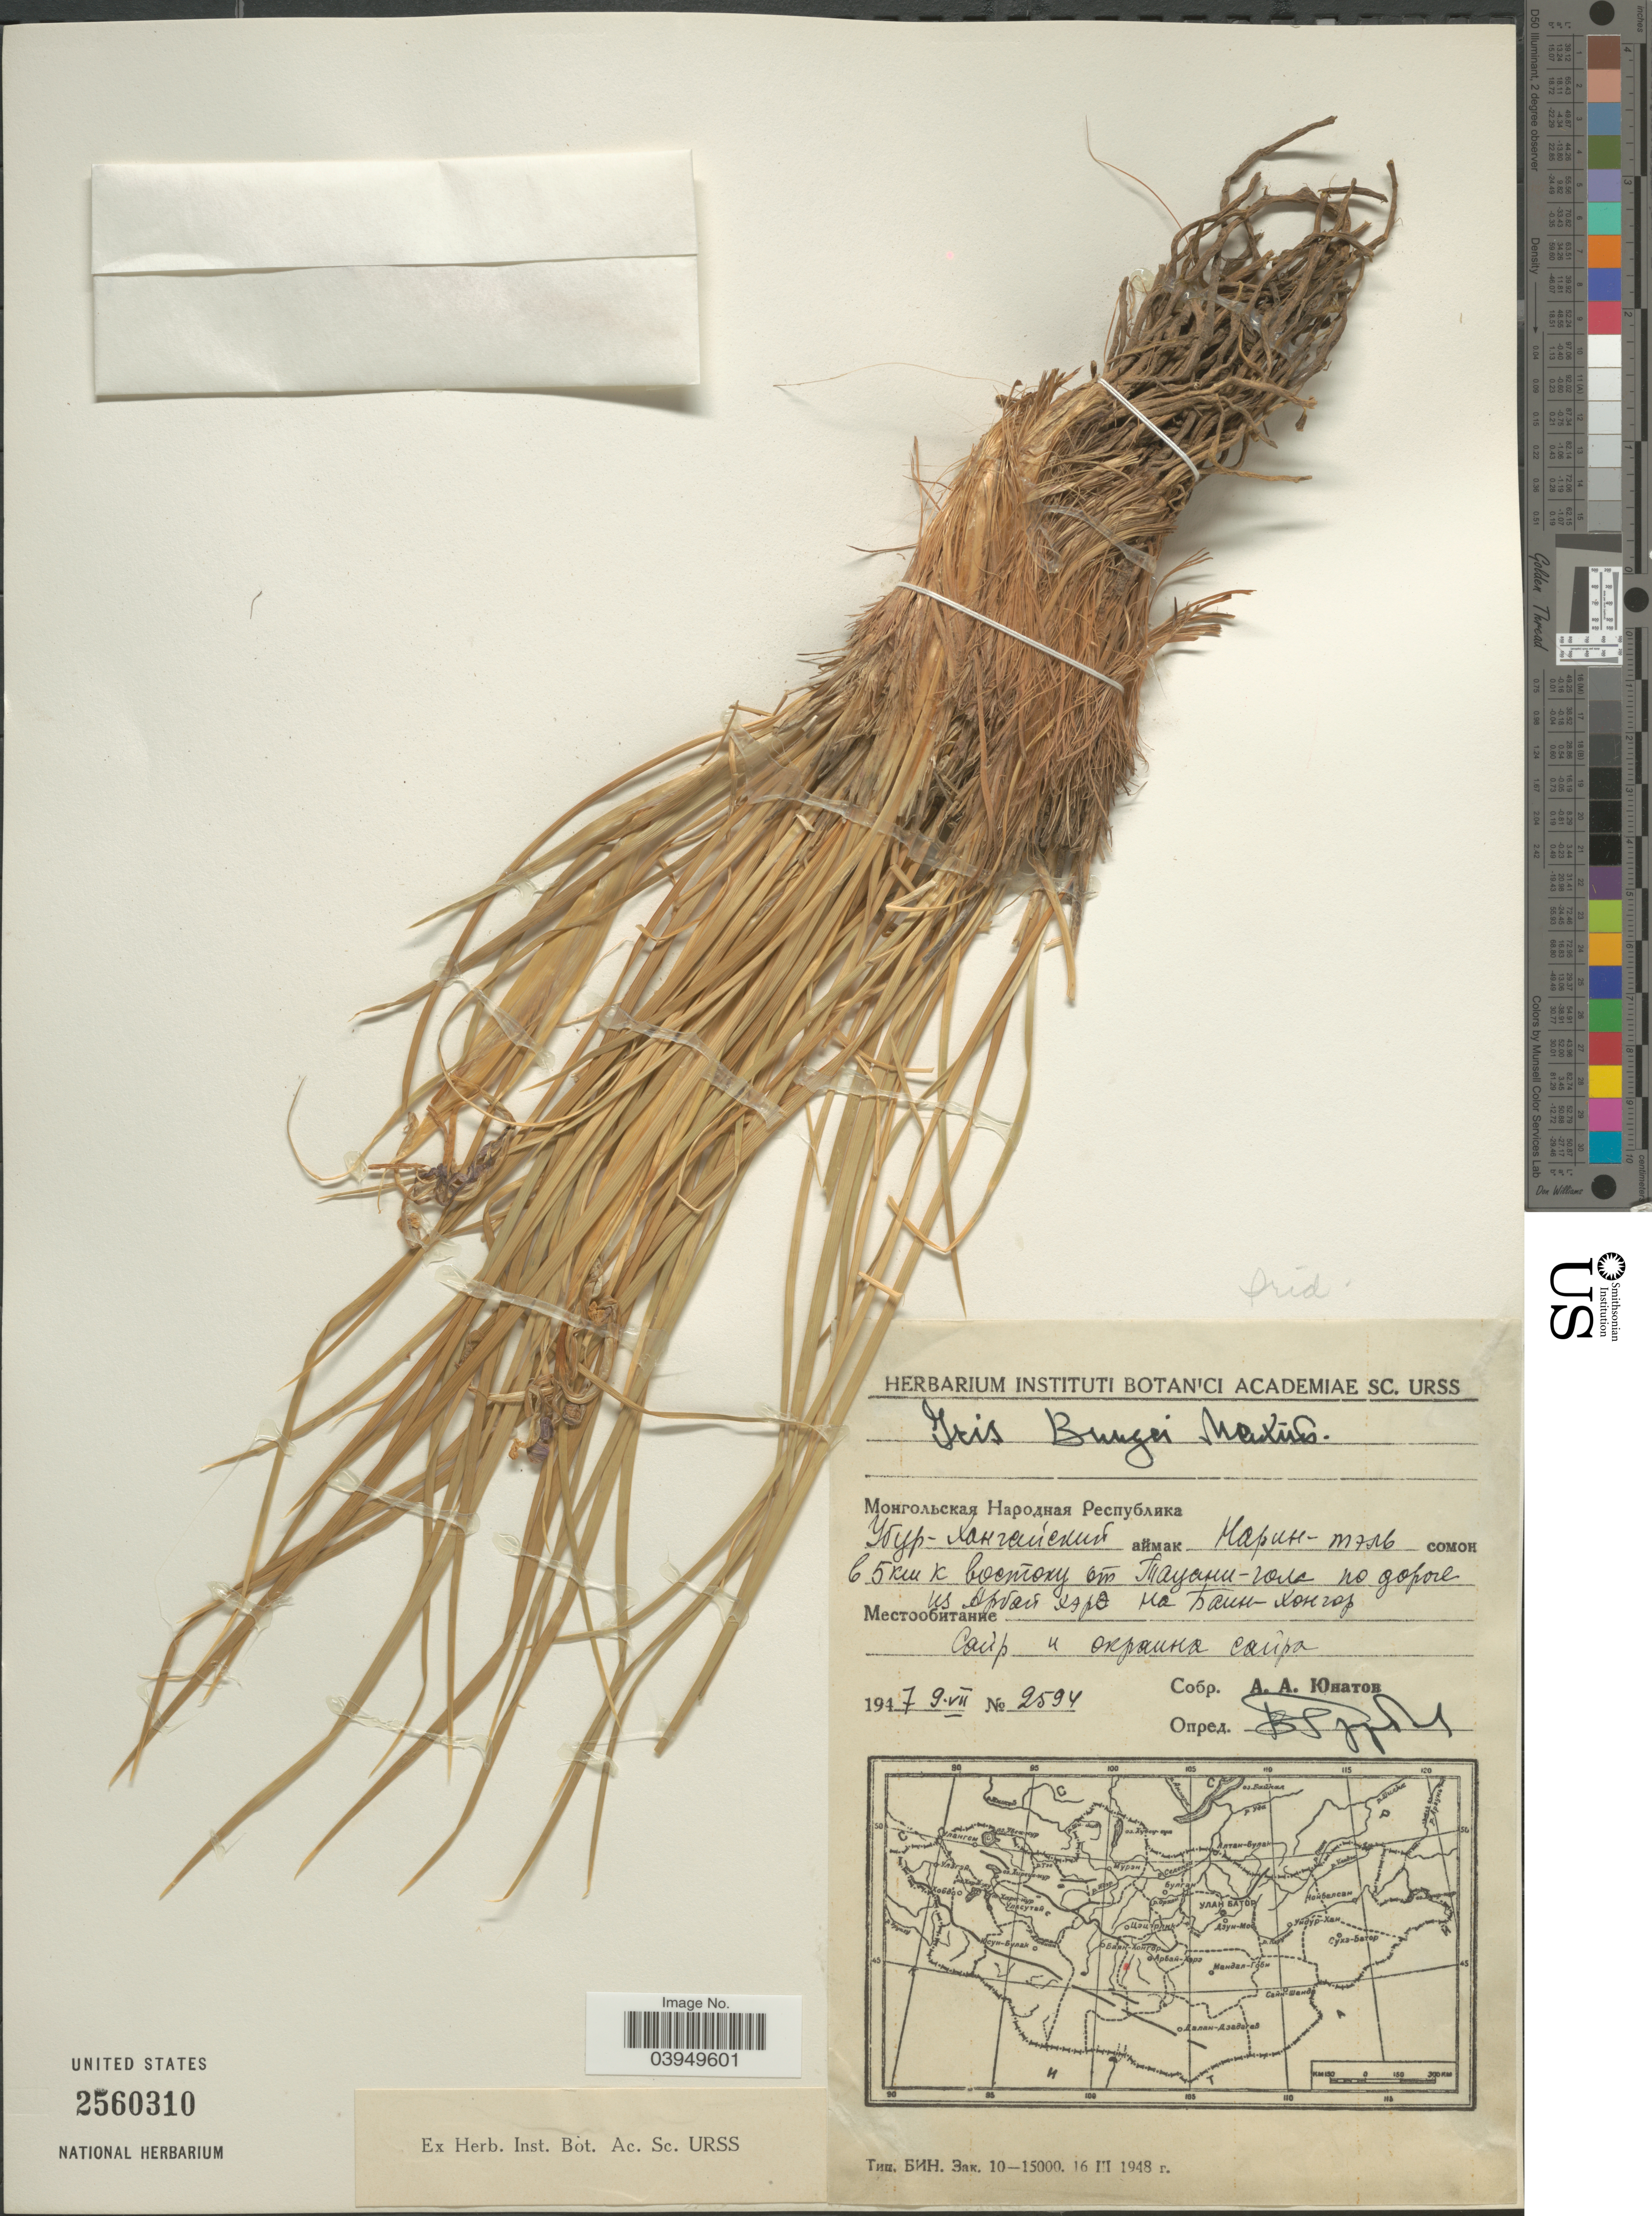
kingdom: Plantae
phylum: Tracheophyta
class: Liliopsida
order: Asparagales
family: Iridaceae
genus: Iris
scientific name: Iris bungei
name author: Maxim.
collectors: A. Unatov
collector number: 2594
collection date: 1947-07-09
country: Mongolia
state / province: Ovorhangay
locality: Nariinteel, 5 km East of Tauan-Gol on the road Arvayheer- Bayanhougor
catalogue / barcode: US 2560310